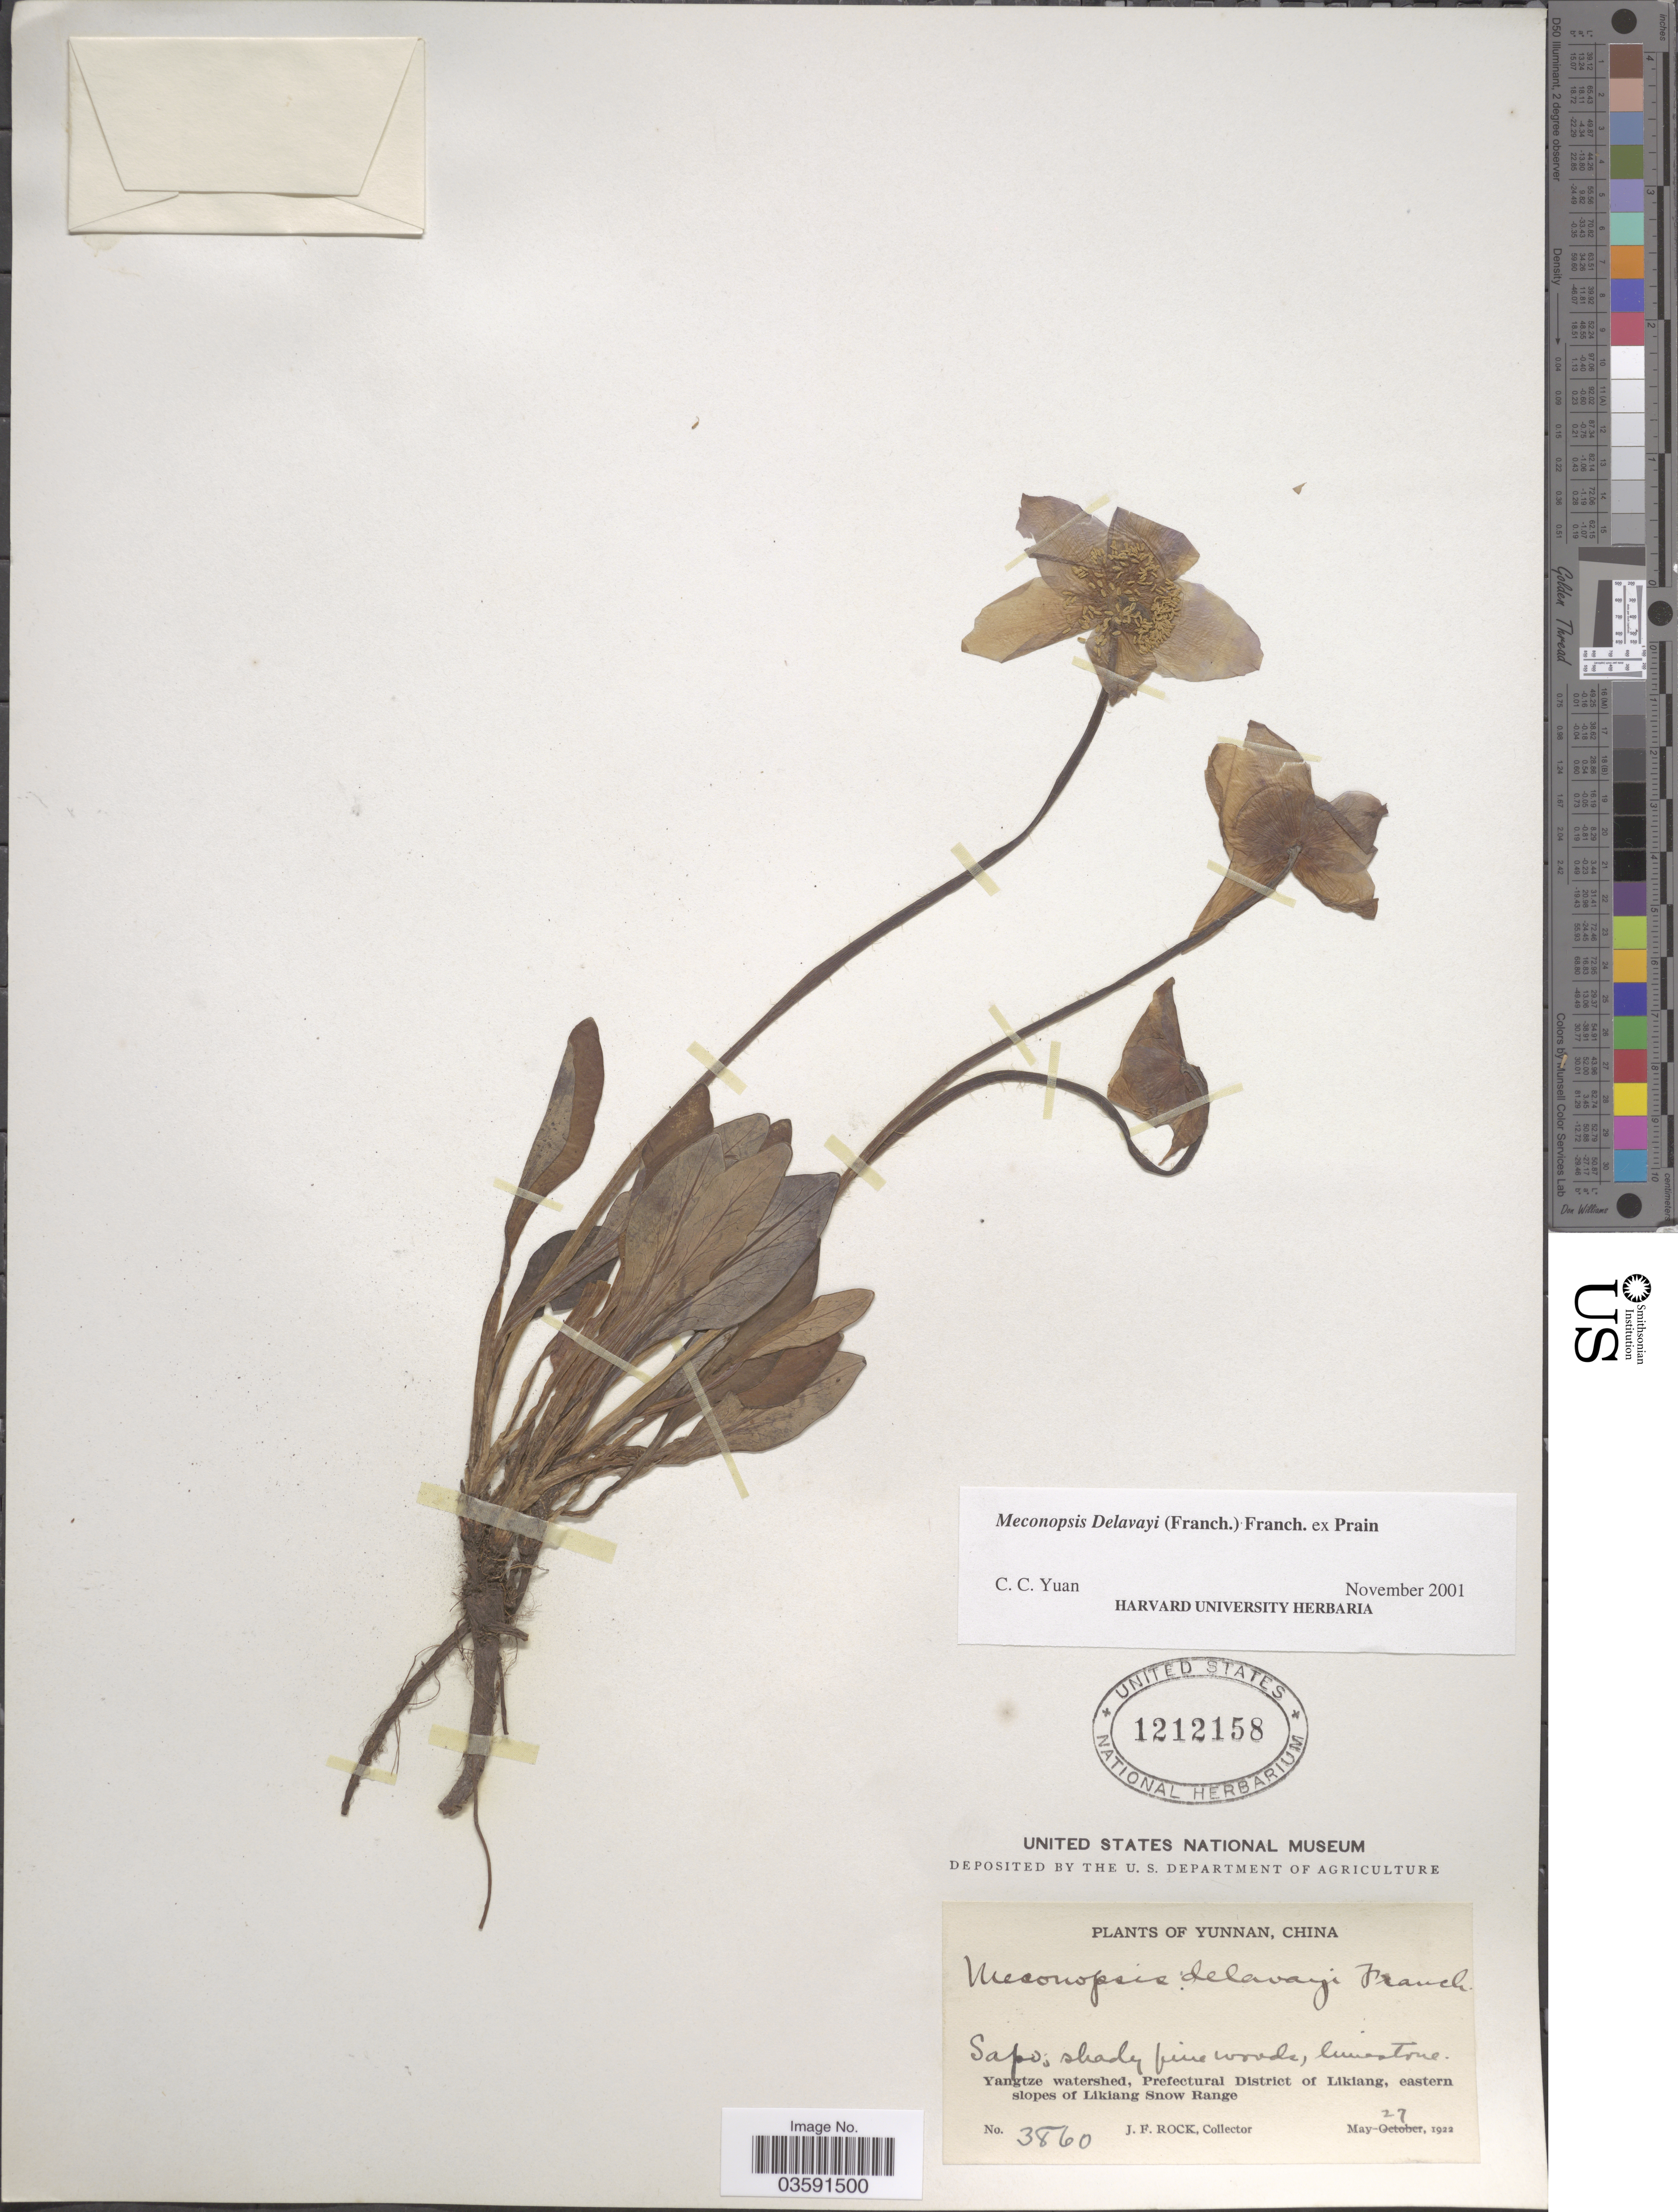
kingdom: Plantae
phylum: Tracheophyta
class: Magnoliopsida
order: Ranunculales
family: Papaveraceae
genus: Meconopsis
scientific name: Meconopsis delavayi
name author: (Franch.) Franch. ex Prain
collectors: J. Rock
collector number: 3860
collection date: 1922-05-27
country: China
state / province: Yunnan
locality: Sapo. Yangtze watershed, Prefectural District of Likiang, eastern slopes of Likiang Snow Range.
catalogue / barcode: US 1212158